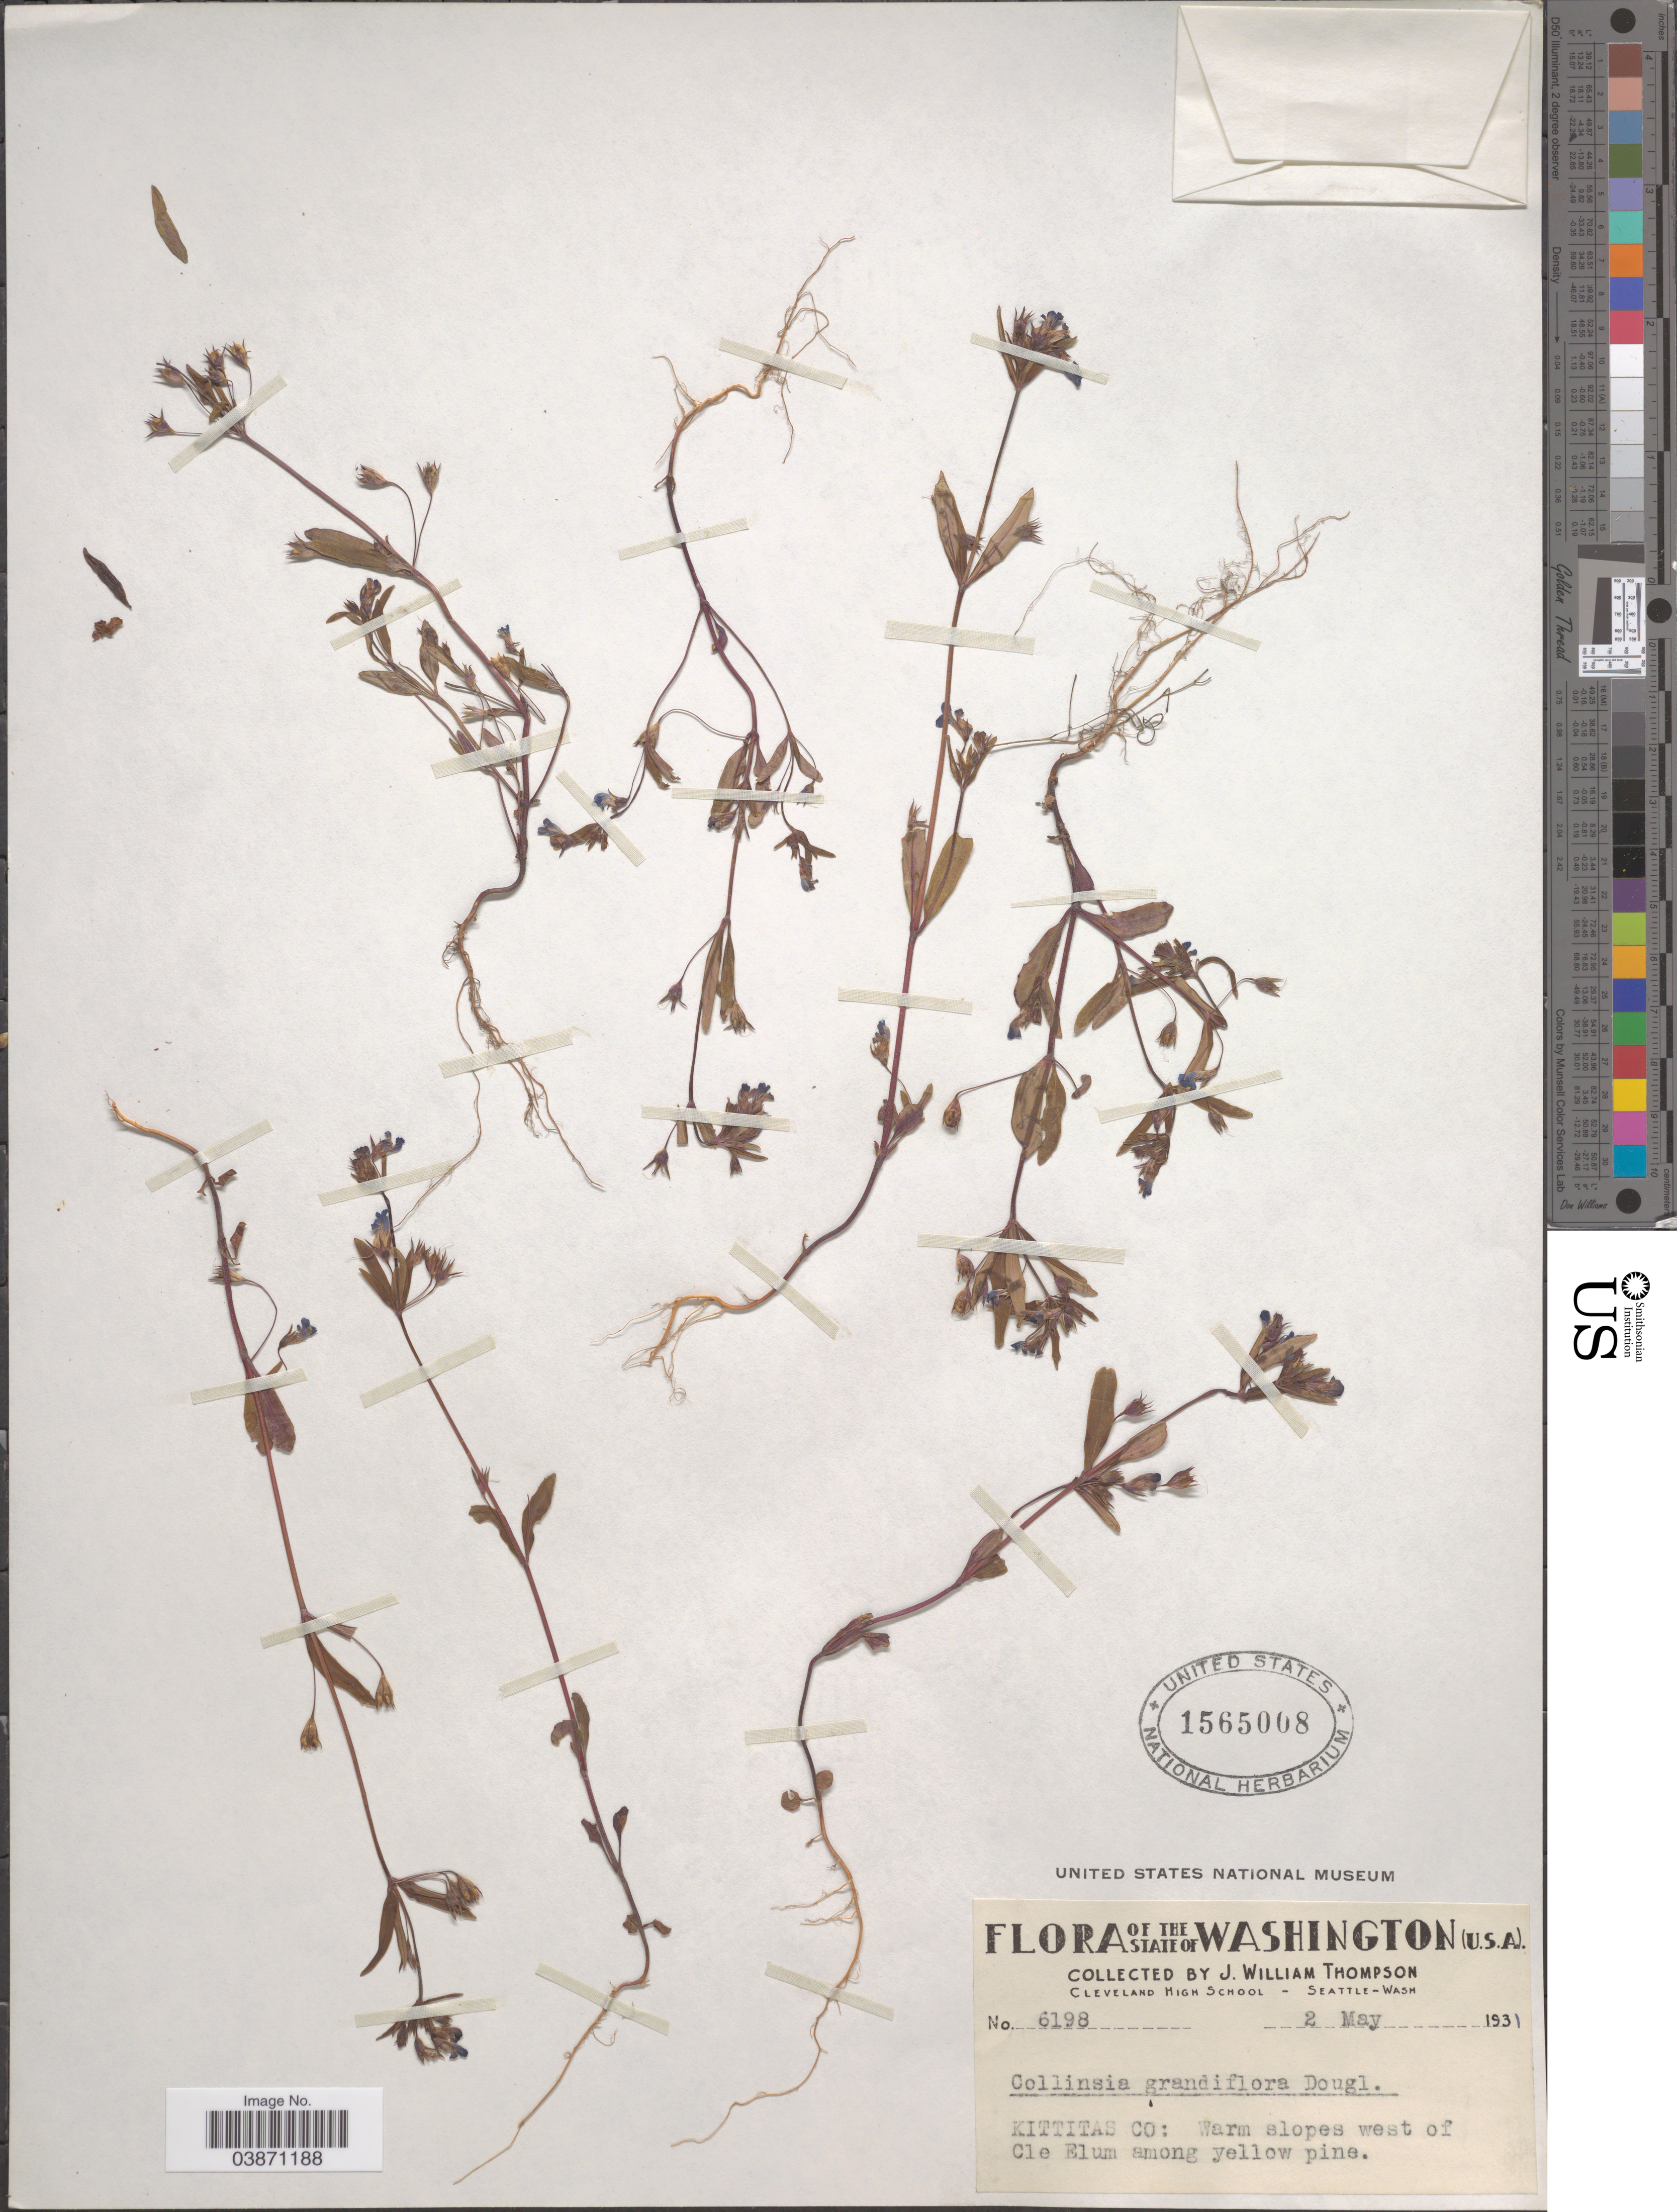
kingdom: Plantae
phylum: Tracheophyta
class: Magnoliopsida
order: Lamiales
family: Plantaginaceae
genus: Collinsia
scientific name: Collinsia grandiflora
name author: Lindl.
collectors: J. W. Thompson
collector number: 6198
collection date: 1931-05-02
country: United States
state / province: Washington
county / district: Kittitas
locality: Kittitas Co: Warm slopes west of Cle Elum.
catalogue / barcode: US 1565008